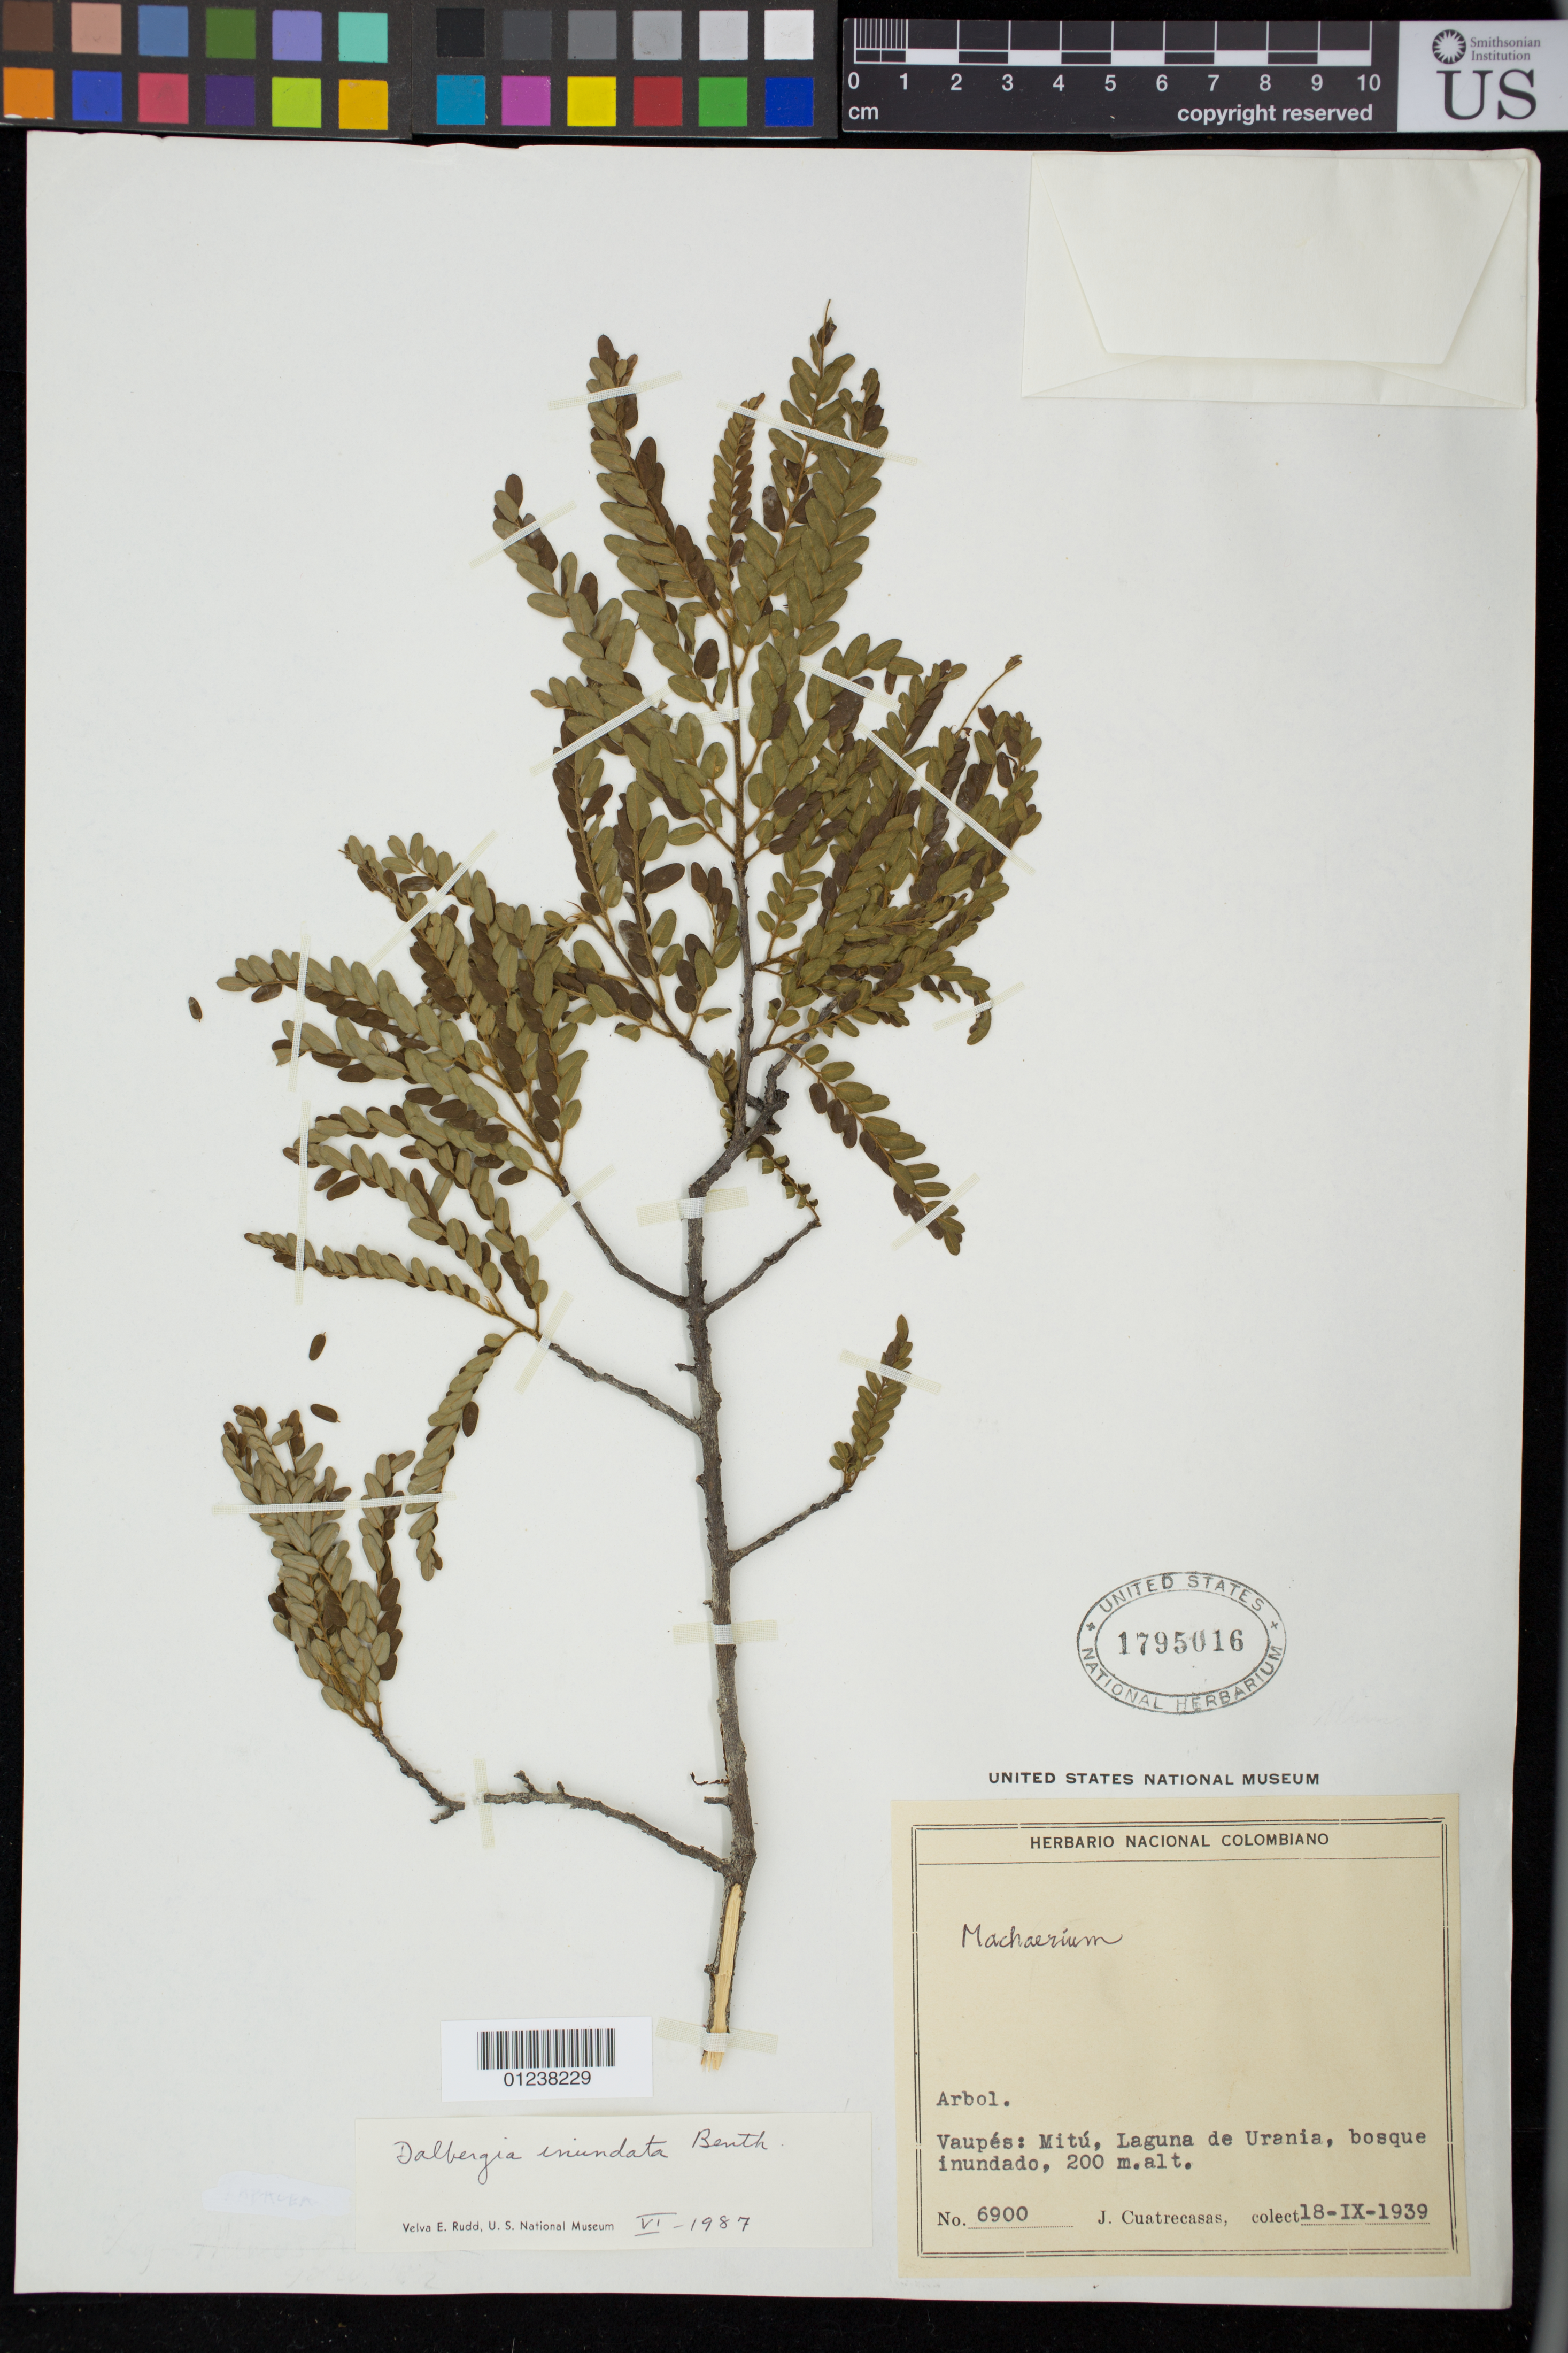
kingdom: Plantae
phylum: Tracheophyta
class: Magnoliopsida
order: Fabales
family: Fabaceae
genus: Dalbergia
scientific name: Dalbergia inundata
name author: Benth.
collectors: J. Cuatrecasas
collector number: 6900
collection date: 1939-09-18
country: Colombia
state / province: Vaupes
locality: Mitu, Laguna de Urania [Durania]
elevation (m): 200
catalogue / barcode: US 1795016